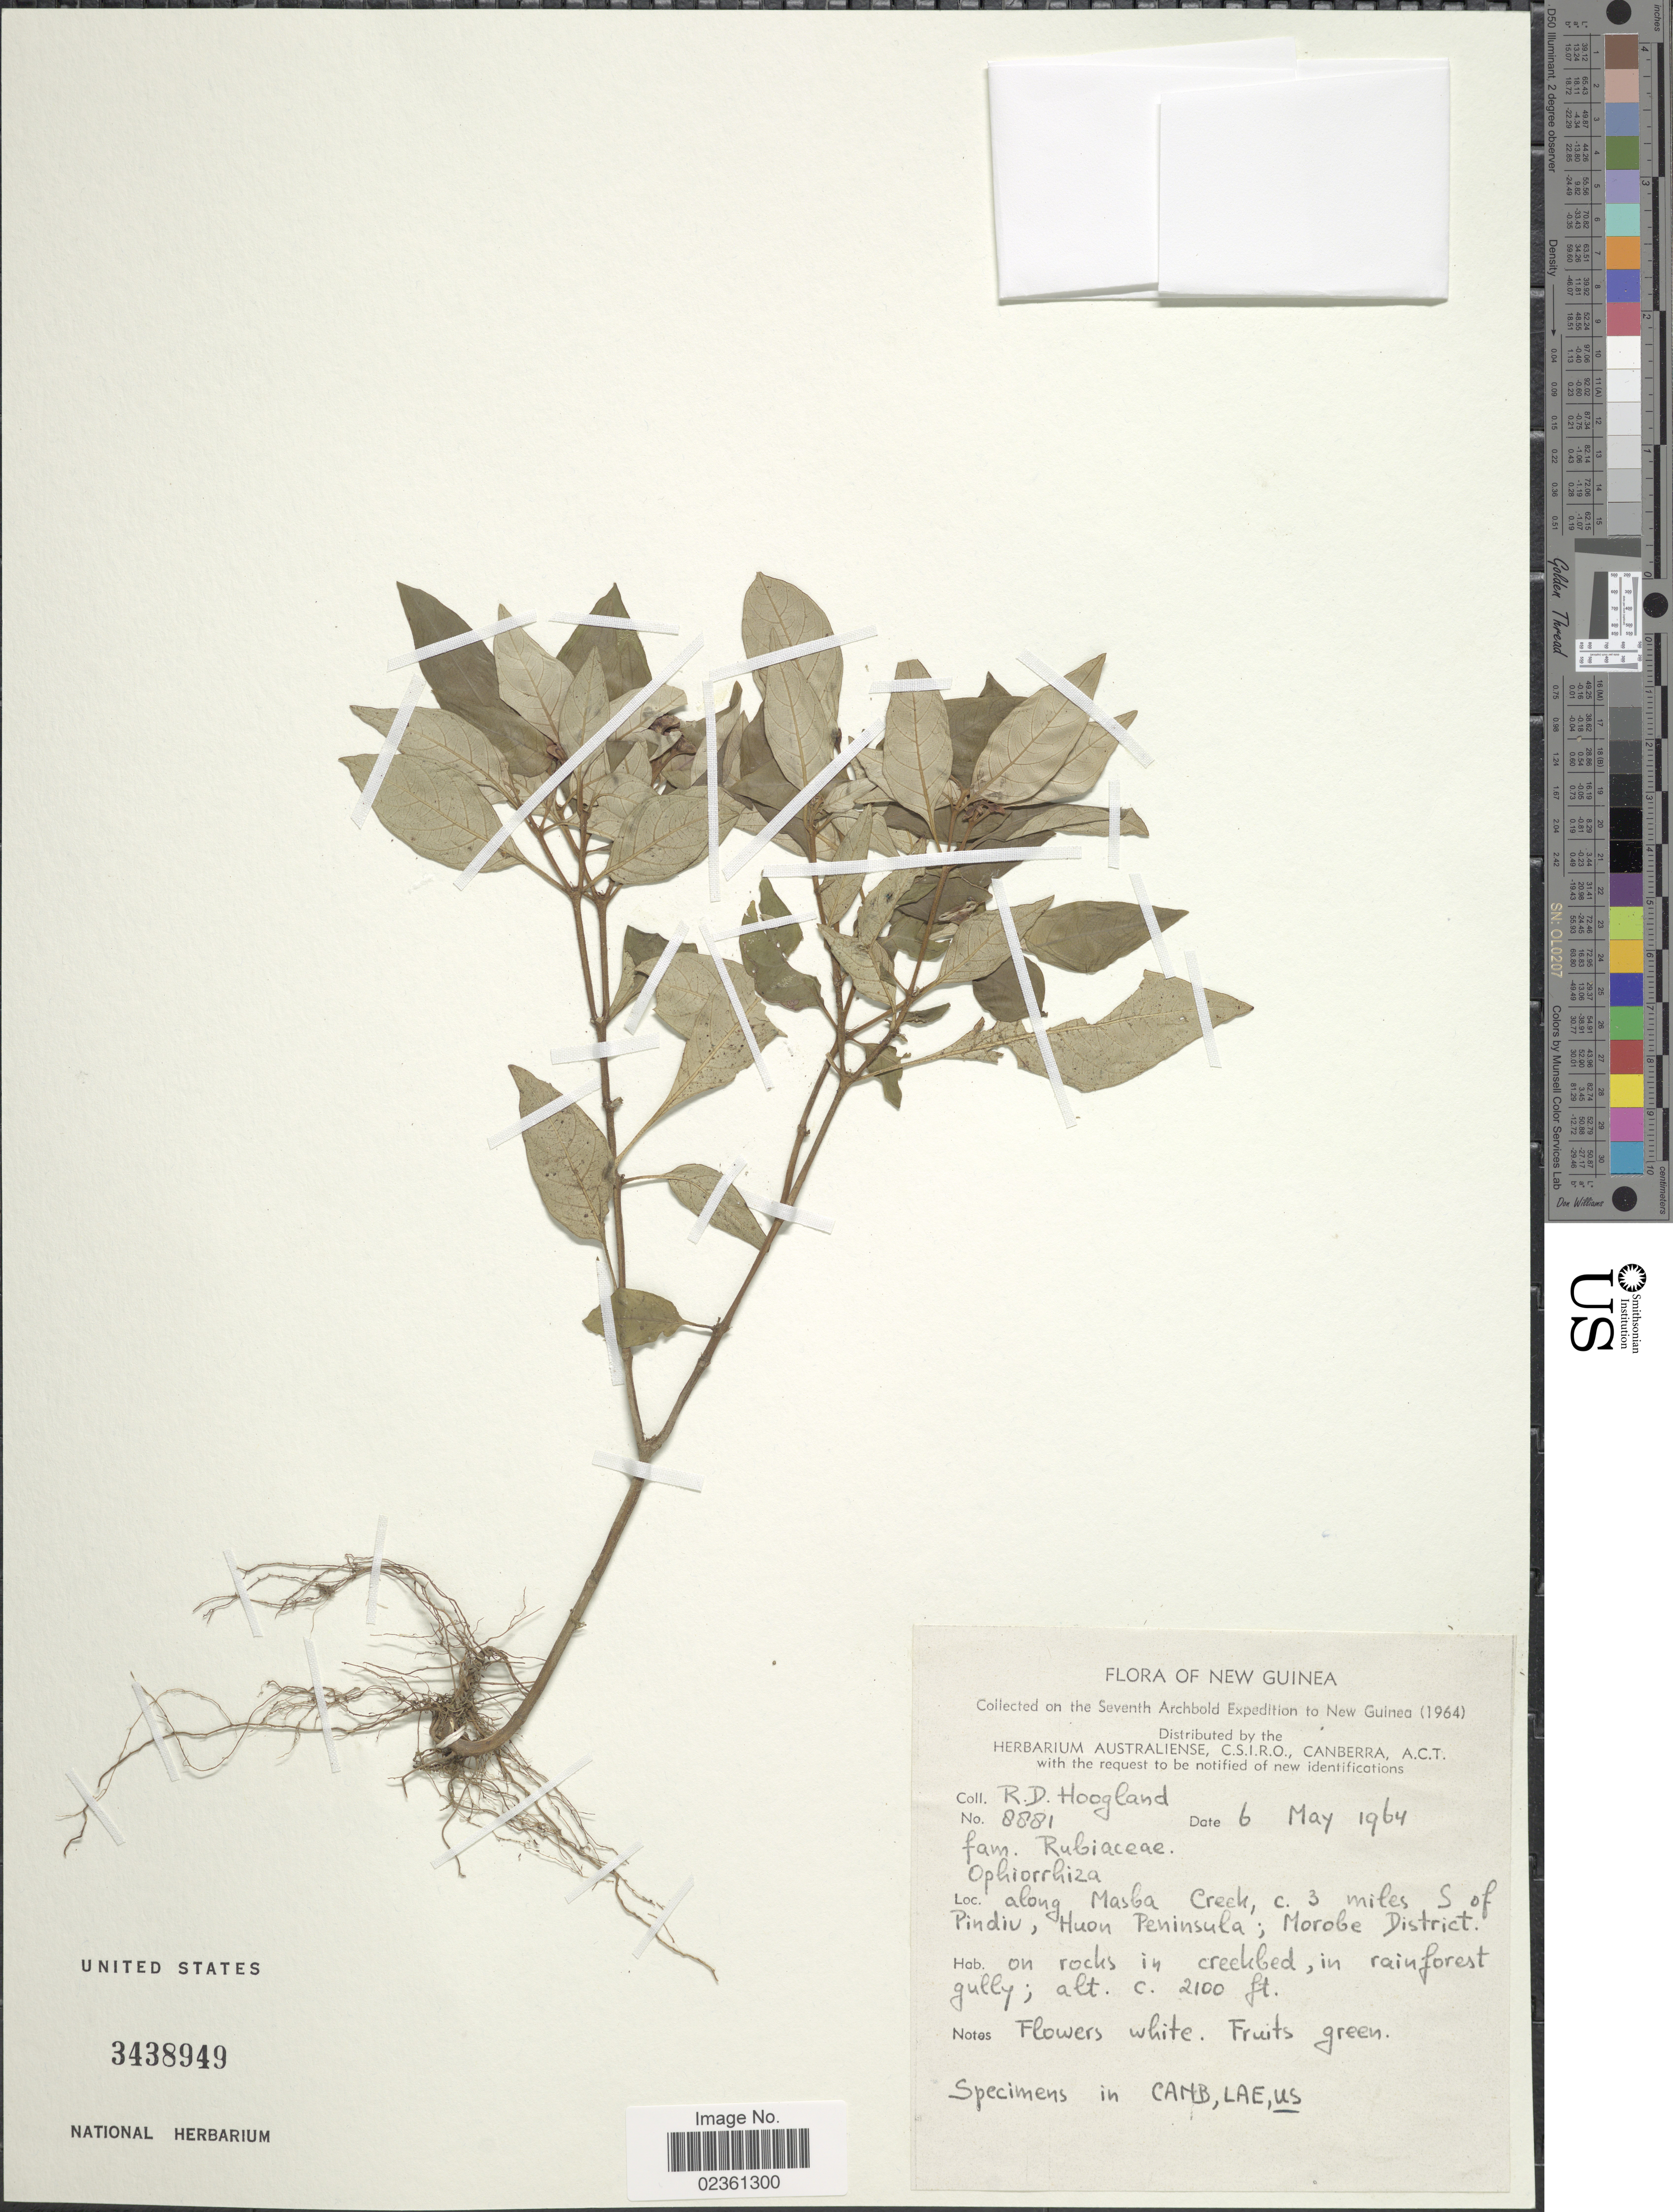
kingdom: Plantae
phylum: Tracheophyta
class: Magnoliopsida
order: Gentianales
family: Rubiaceae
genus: Ophiorrhiza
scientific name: Ophiorrhiza sp.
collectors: R. D. Hoogland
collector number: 8881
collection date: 1964-05-06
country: Papua New Guinea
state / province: Morobe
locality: New Guinea, along Masba Creek, c. 3 miles S of Pindiv [interpreted], Huon Peninsula, on rocks in creekbed.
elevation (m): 640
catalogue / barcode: US 3438949